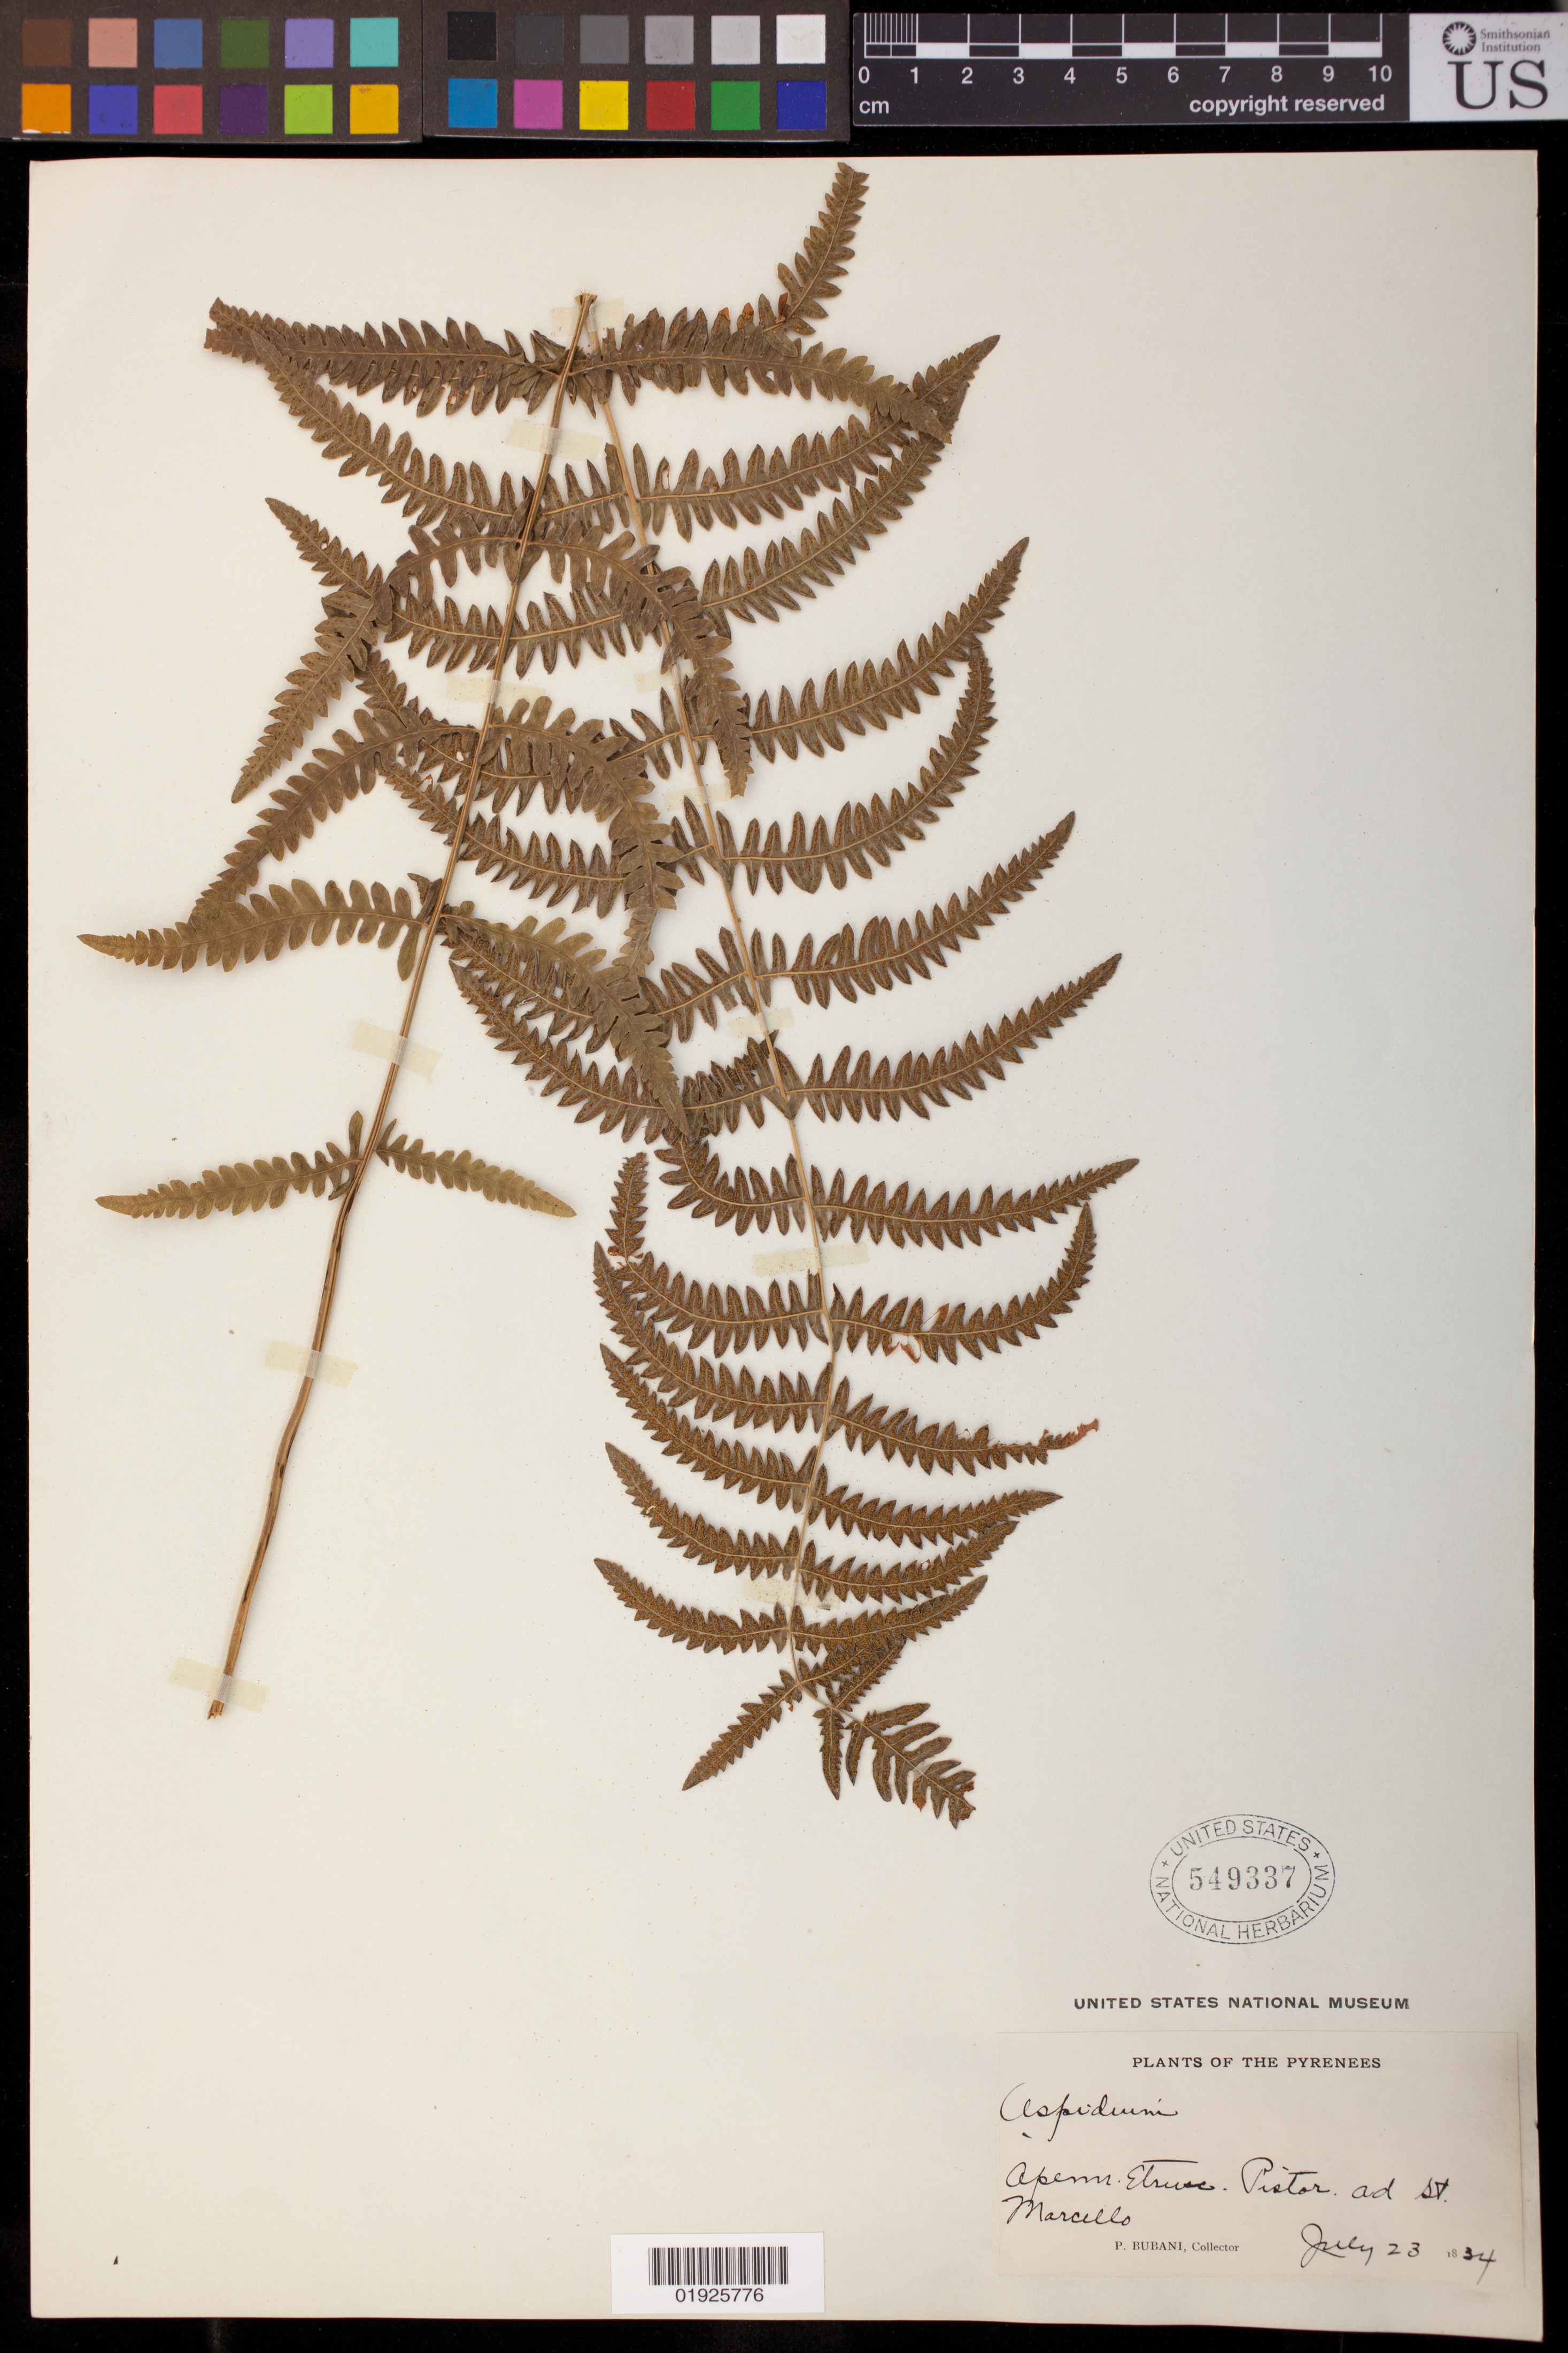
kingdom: Plantae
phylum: Tracheophyta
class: Polypodiopsida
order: Polypodiales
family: Thelypteridaceae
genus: Thelypteris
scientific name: Thelypteris palustris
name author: (Salisb.) Schott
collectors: P. Bubani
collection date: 1834-07-23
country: Italy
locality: Apenn. Etrusc. Pistor. ad St. Marcello [San Marcello]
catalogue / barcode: US 549337